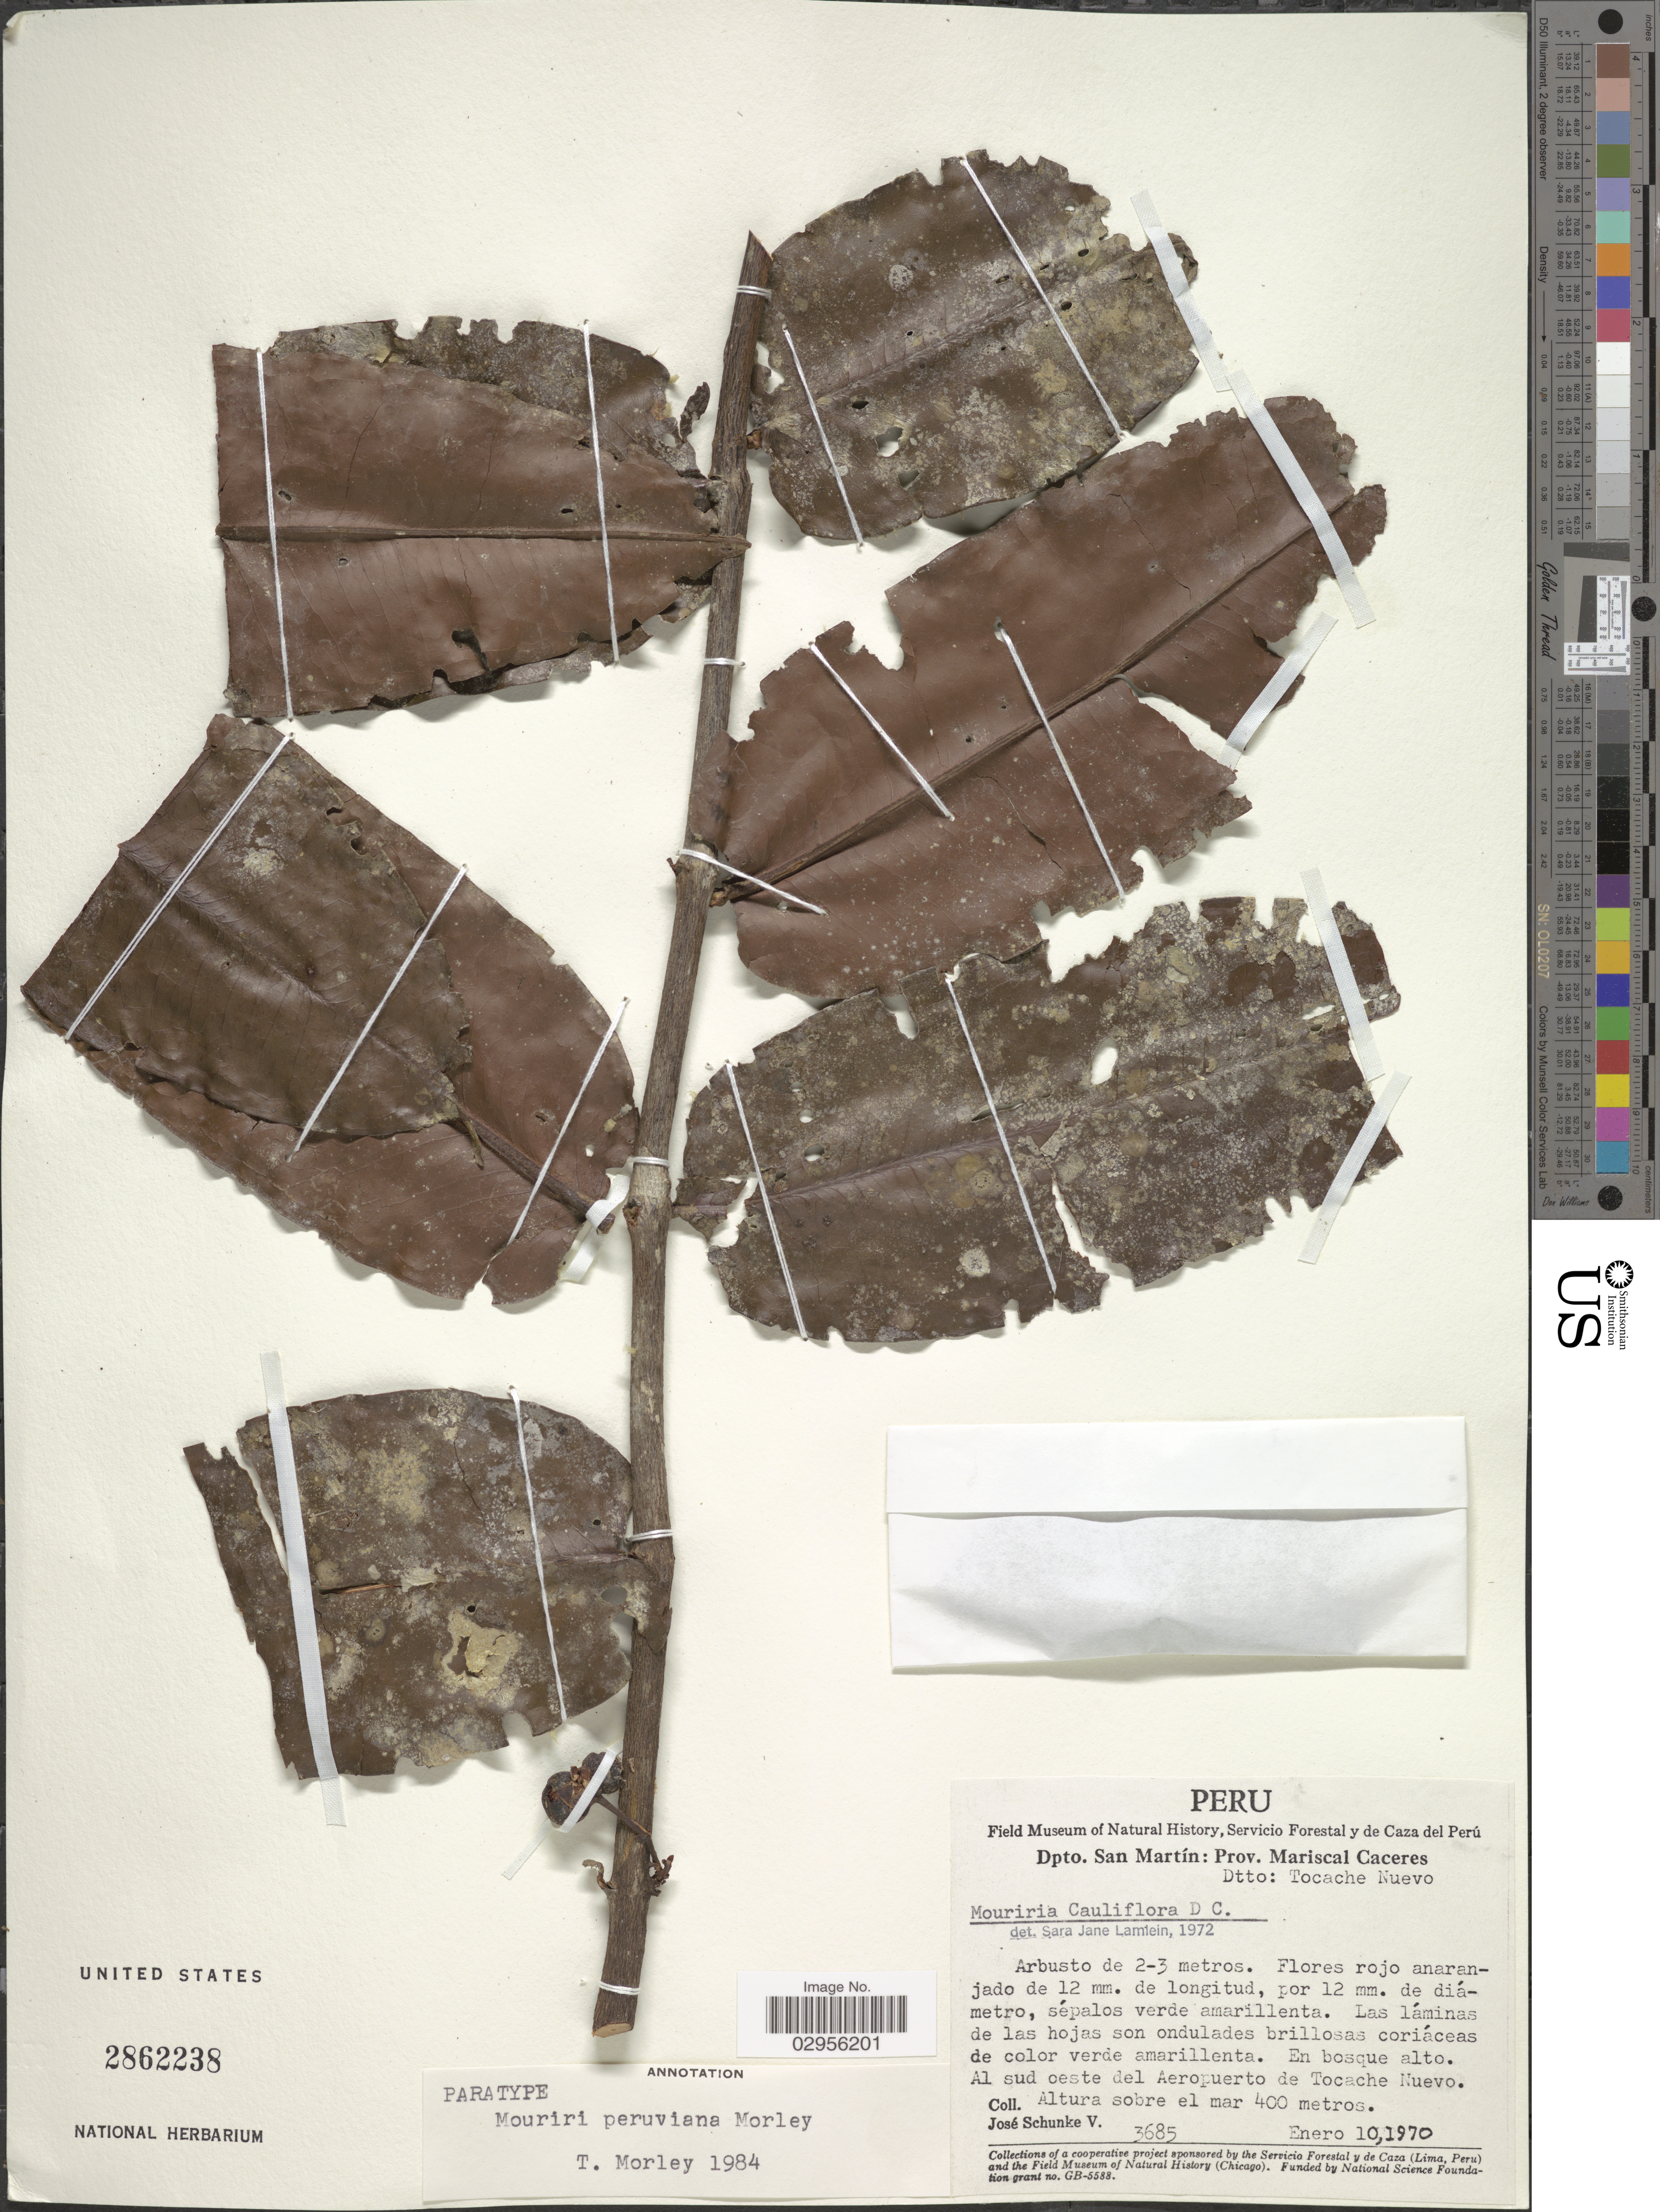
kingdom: Plantae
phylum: Tracheophyta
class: Magnoliopsida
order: Myrtales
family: Melastomataceae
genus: Mouriri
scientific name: Mouriri peruviana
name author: Morley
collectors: J. Schunke Vigo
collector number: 3685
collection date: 1970-01-10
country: Peru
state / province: San Martín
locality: Dpto. San Martín: Prov. Mariscal Caceres. Dtto: Tocache Nuevo. Al sud oeste del Aeropuerto de Tocache Nuevo.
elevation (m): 400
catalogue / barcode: US 2862238